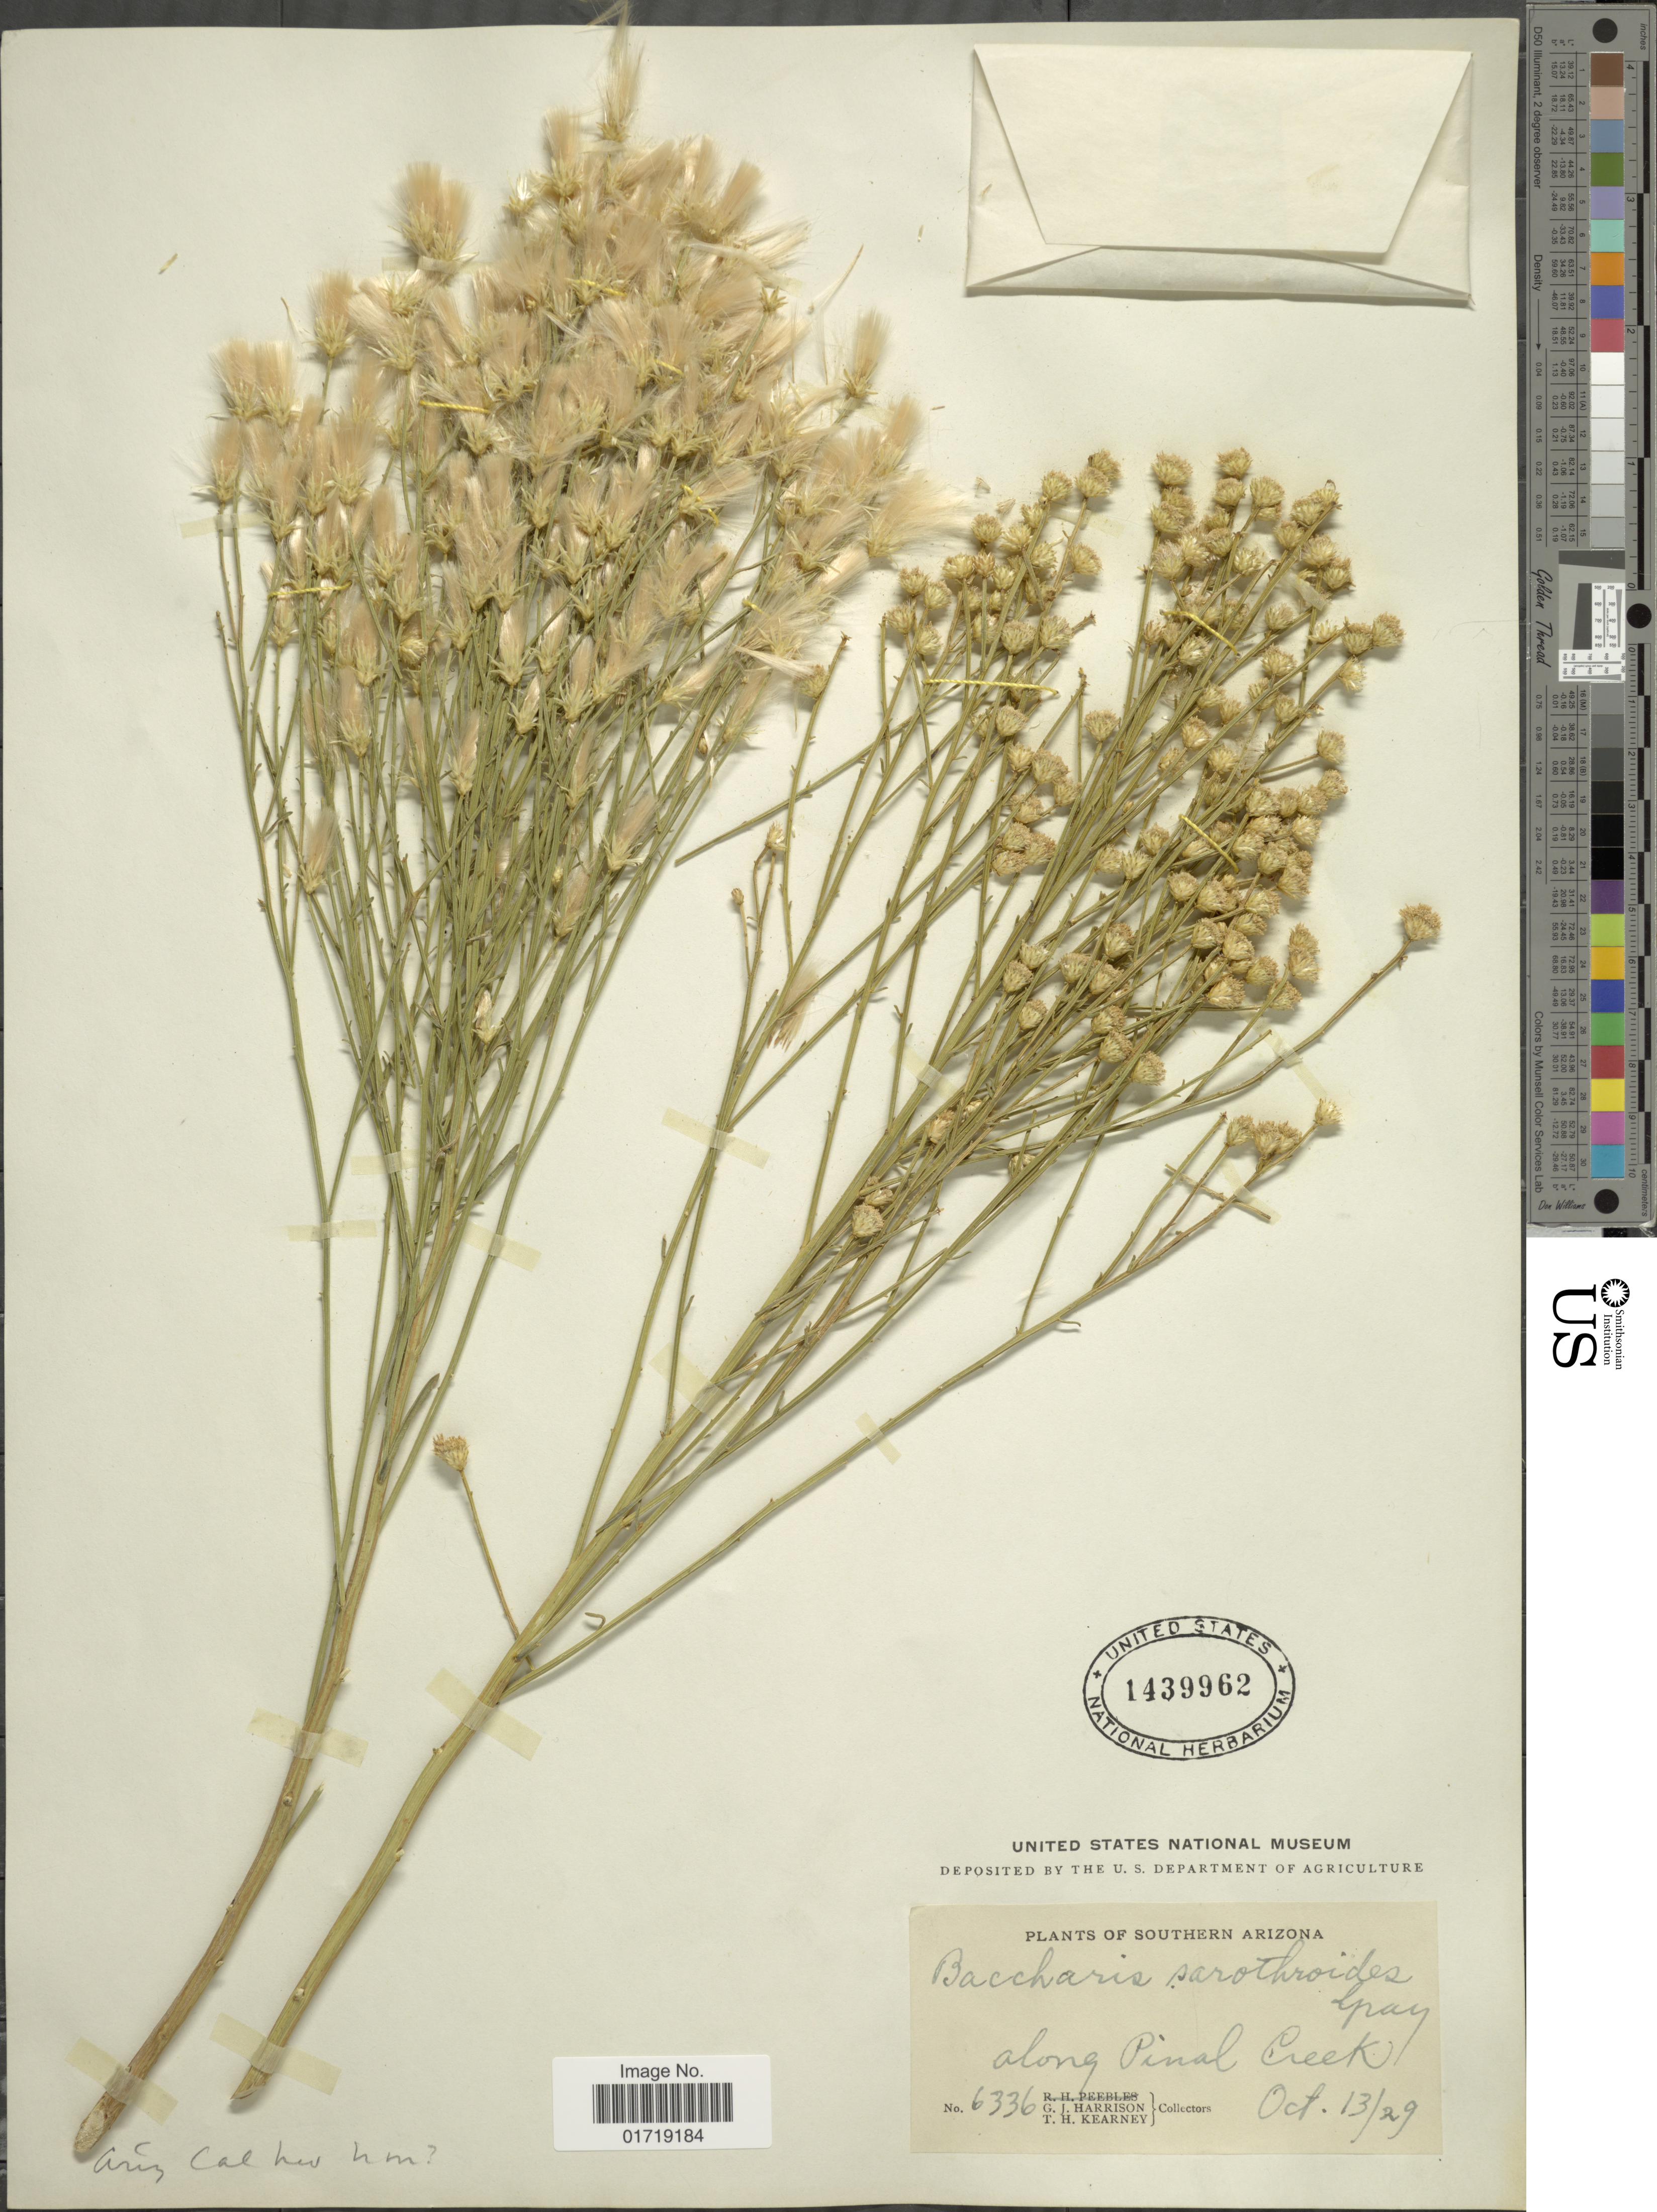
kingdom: Plantae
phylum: Tracheophyta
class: Magnoliopsida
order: Asterales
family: Asteraceae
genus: Baccharis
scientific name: Baccharis sarothroides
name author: A. Gray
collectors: G. J. Harrison & T. H. Kearney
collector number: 6336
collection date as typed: Transcribed d/m/y: 13/10/29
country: United States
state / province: Arizona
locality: Southern Arizona, Along Pinal Creek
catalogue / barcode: US 1439962